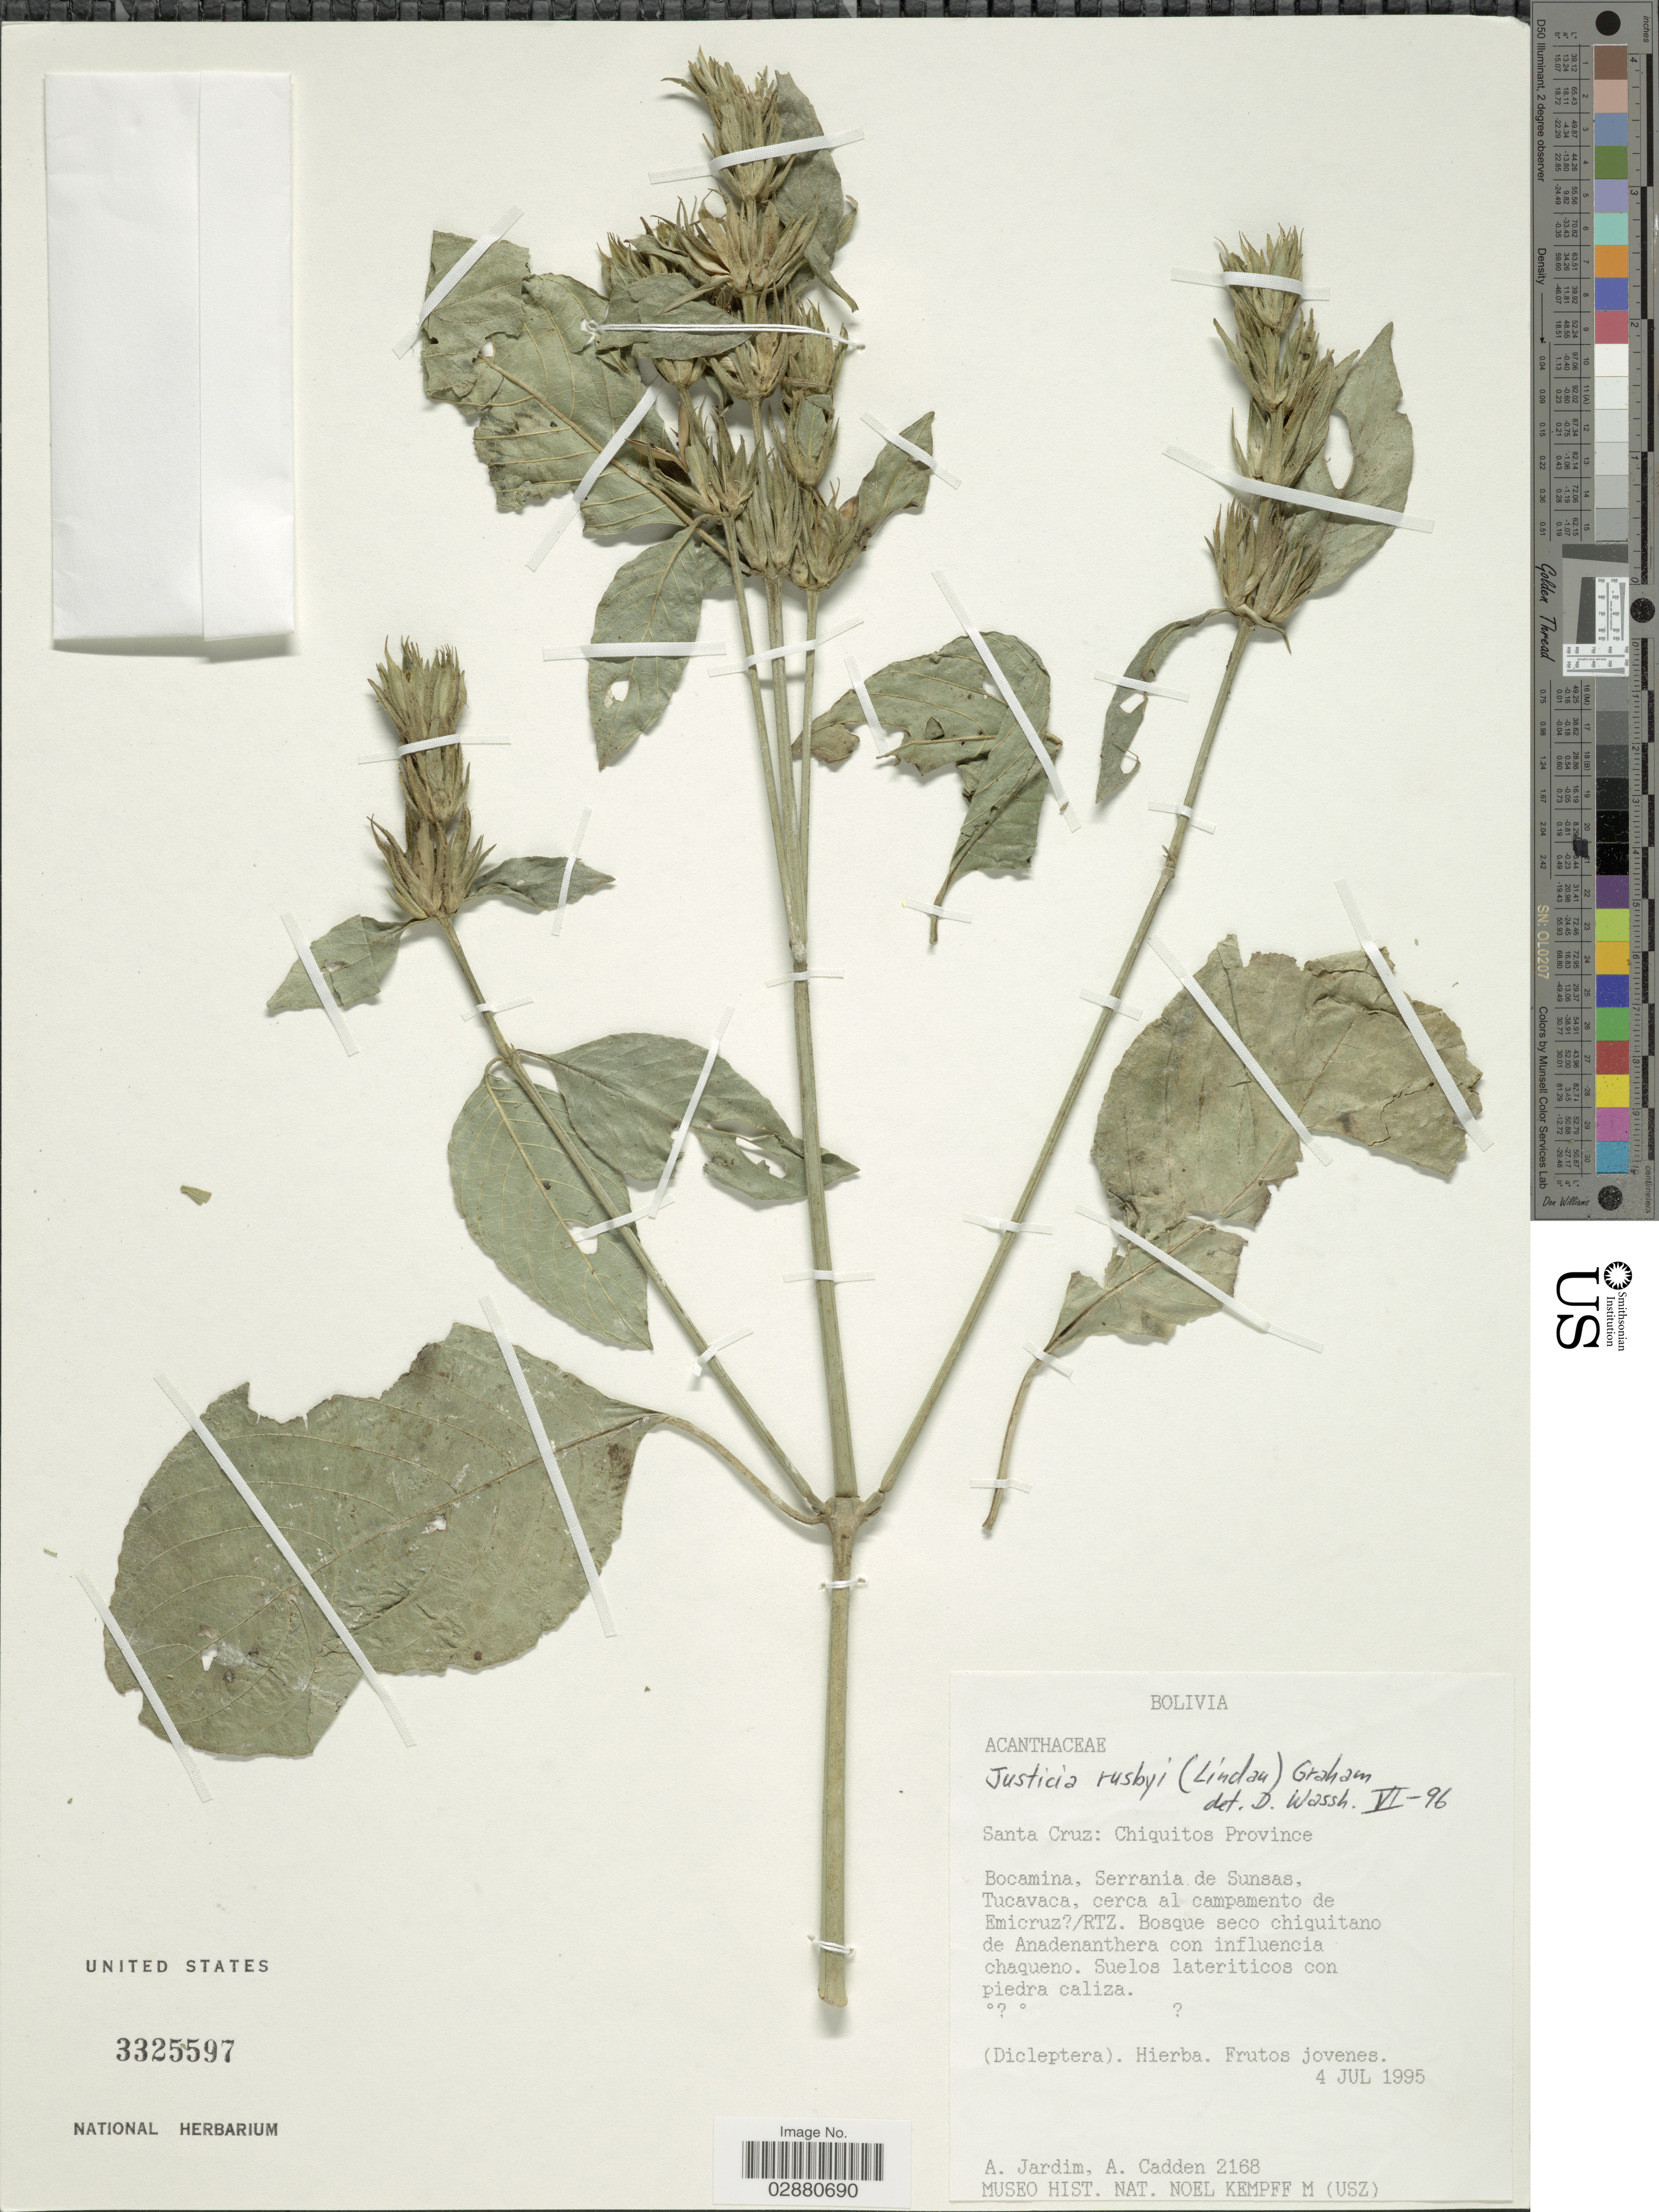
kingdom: Plantae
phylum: Tracheophyta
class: Magnoliopsida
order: Lamiales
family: Acanthaceae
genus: Justicia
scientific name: Justicia rusbyi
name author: (Lindau) V.A.W. Graham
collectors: A. Jardim & A. Cadden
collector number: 2168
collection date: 1995-07-04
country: Bolivia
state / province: Santa Cruz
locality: Chiquitos Province. Bocamina, Serrania de Sunsas, Tucavaca, cerca al campamento de Emicruz [unsure placement]/RTZ.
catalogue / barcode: US 3325597